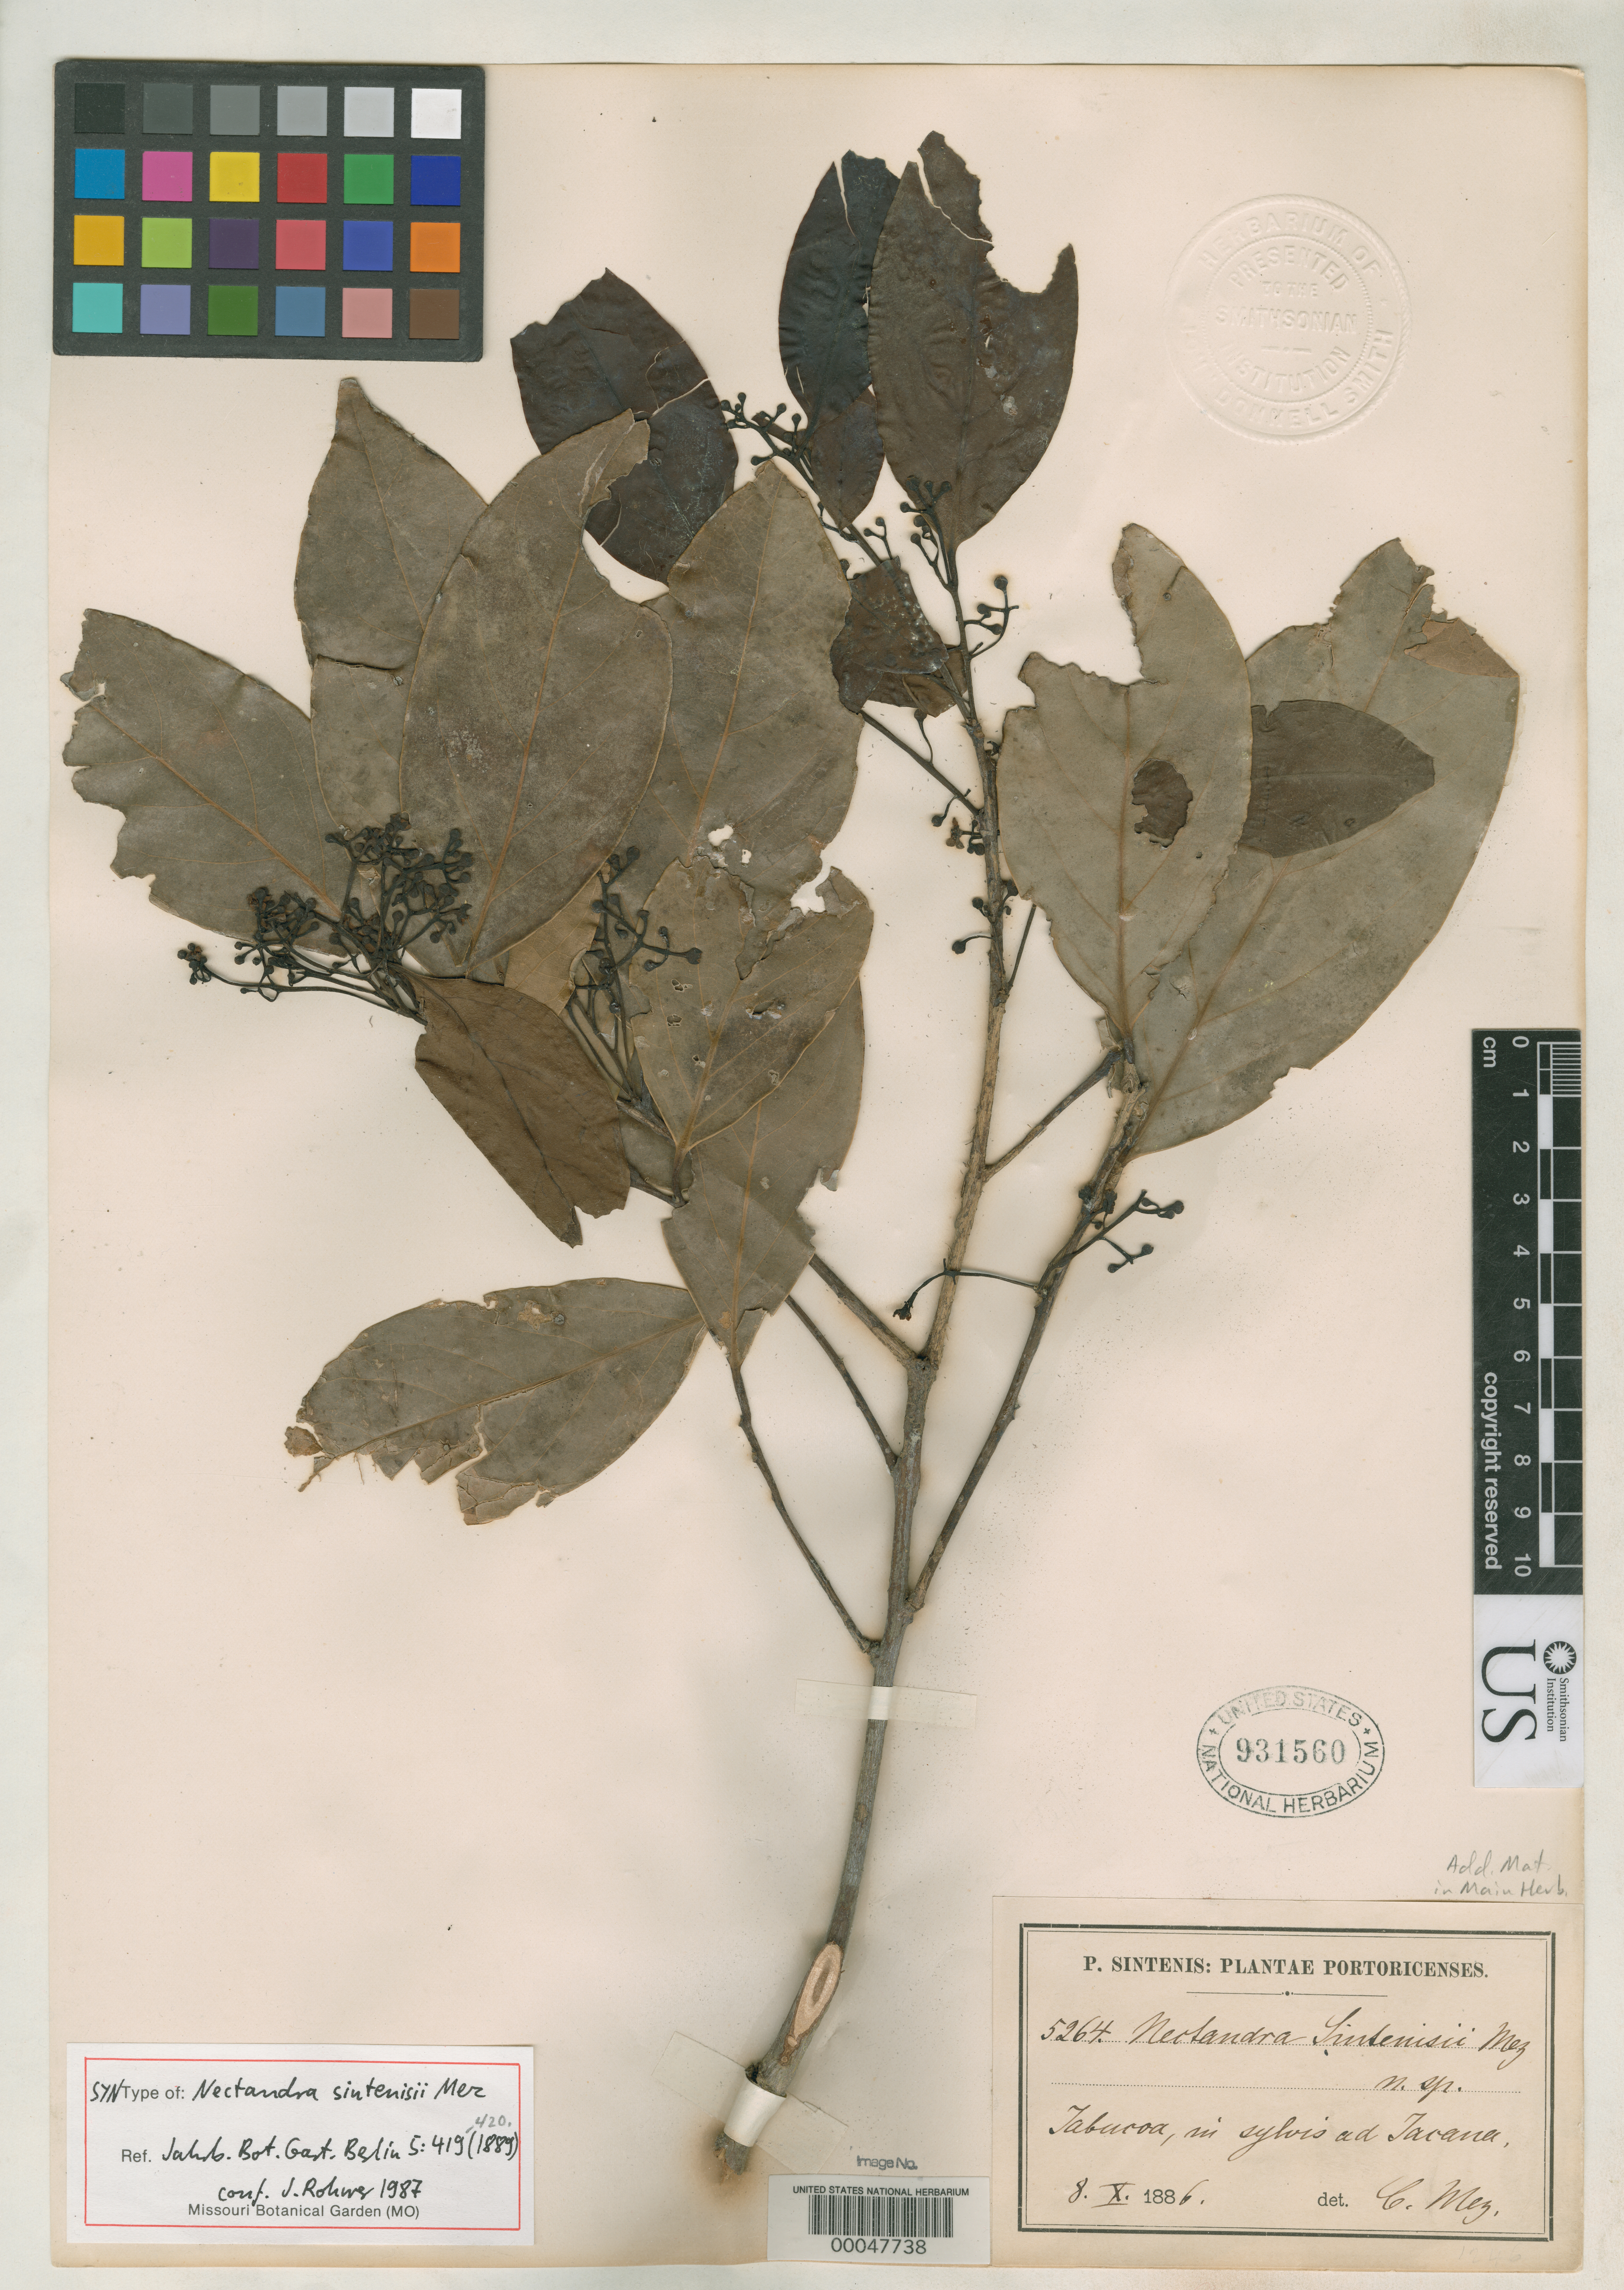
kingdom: Plantae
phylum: Tracheophyta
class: Magnoliopsida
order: Laurales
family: Lauraceae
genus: Nectandra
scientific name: Nectandra sintenisii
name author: Mez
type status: Isosyntype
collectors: P. Sintenis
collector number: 5264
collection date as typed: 08 Oct 1886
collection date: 1886-10-08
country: Puerto Rico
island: Greater Antilles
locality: Tabucoa, in forests at Tavana.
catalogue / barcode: US 931560